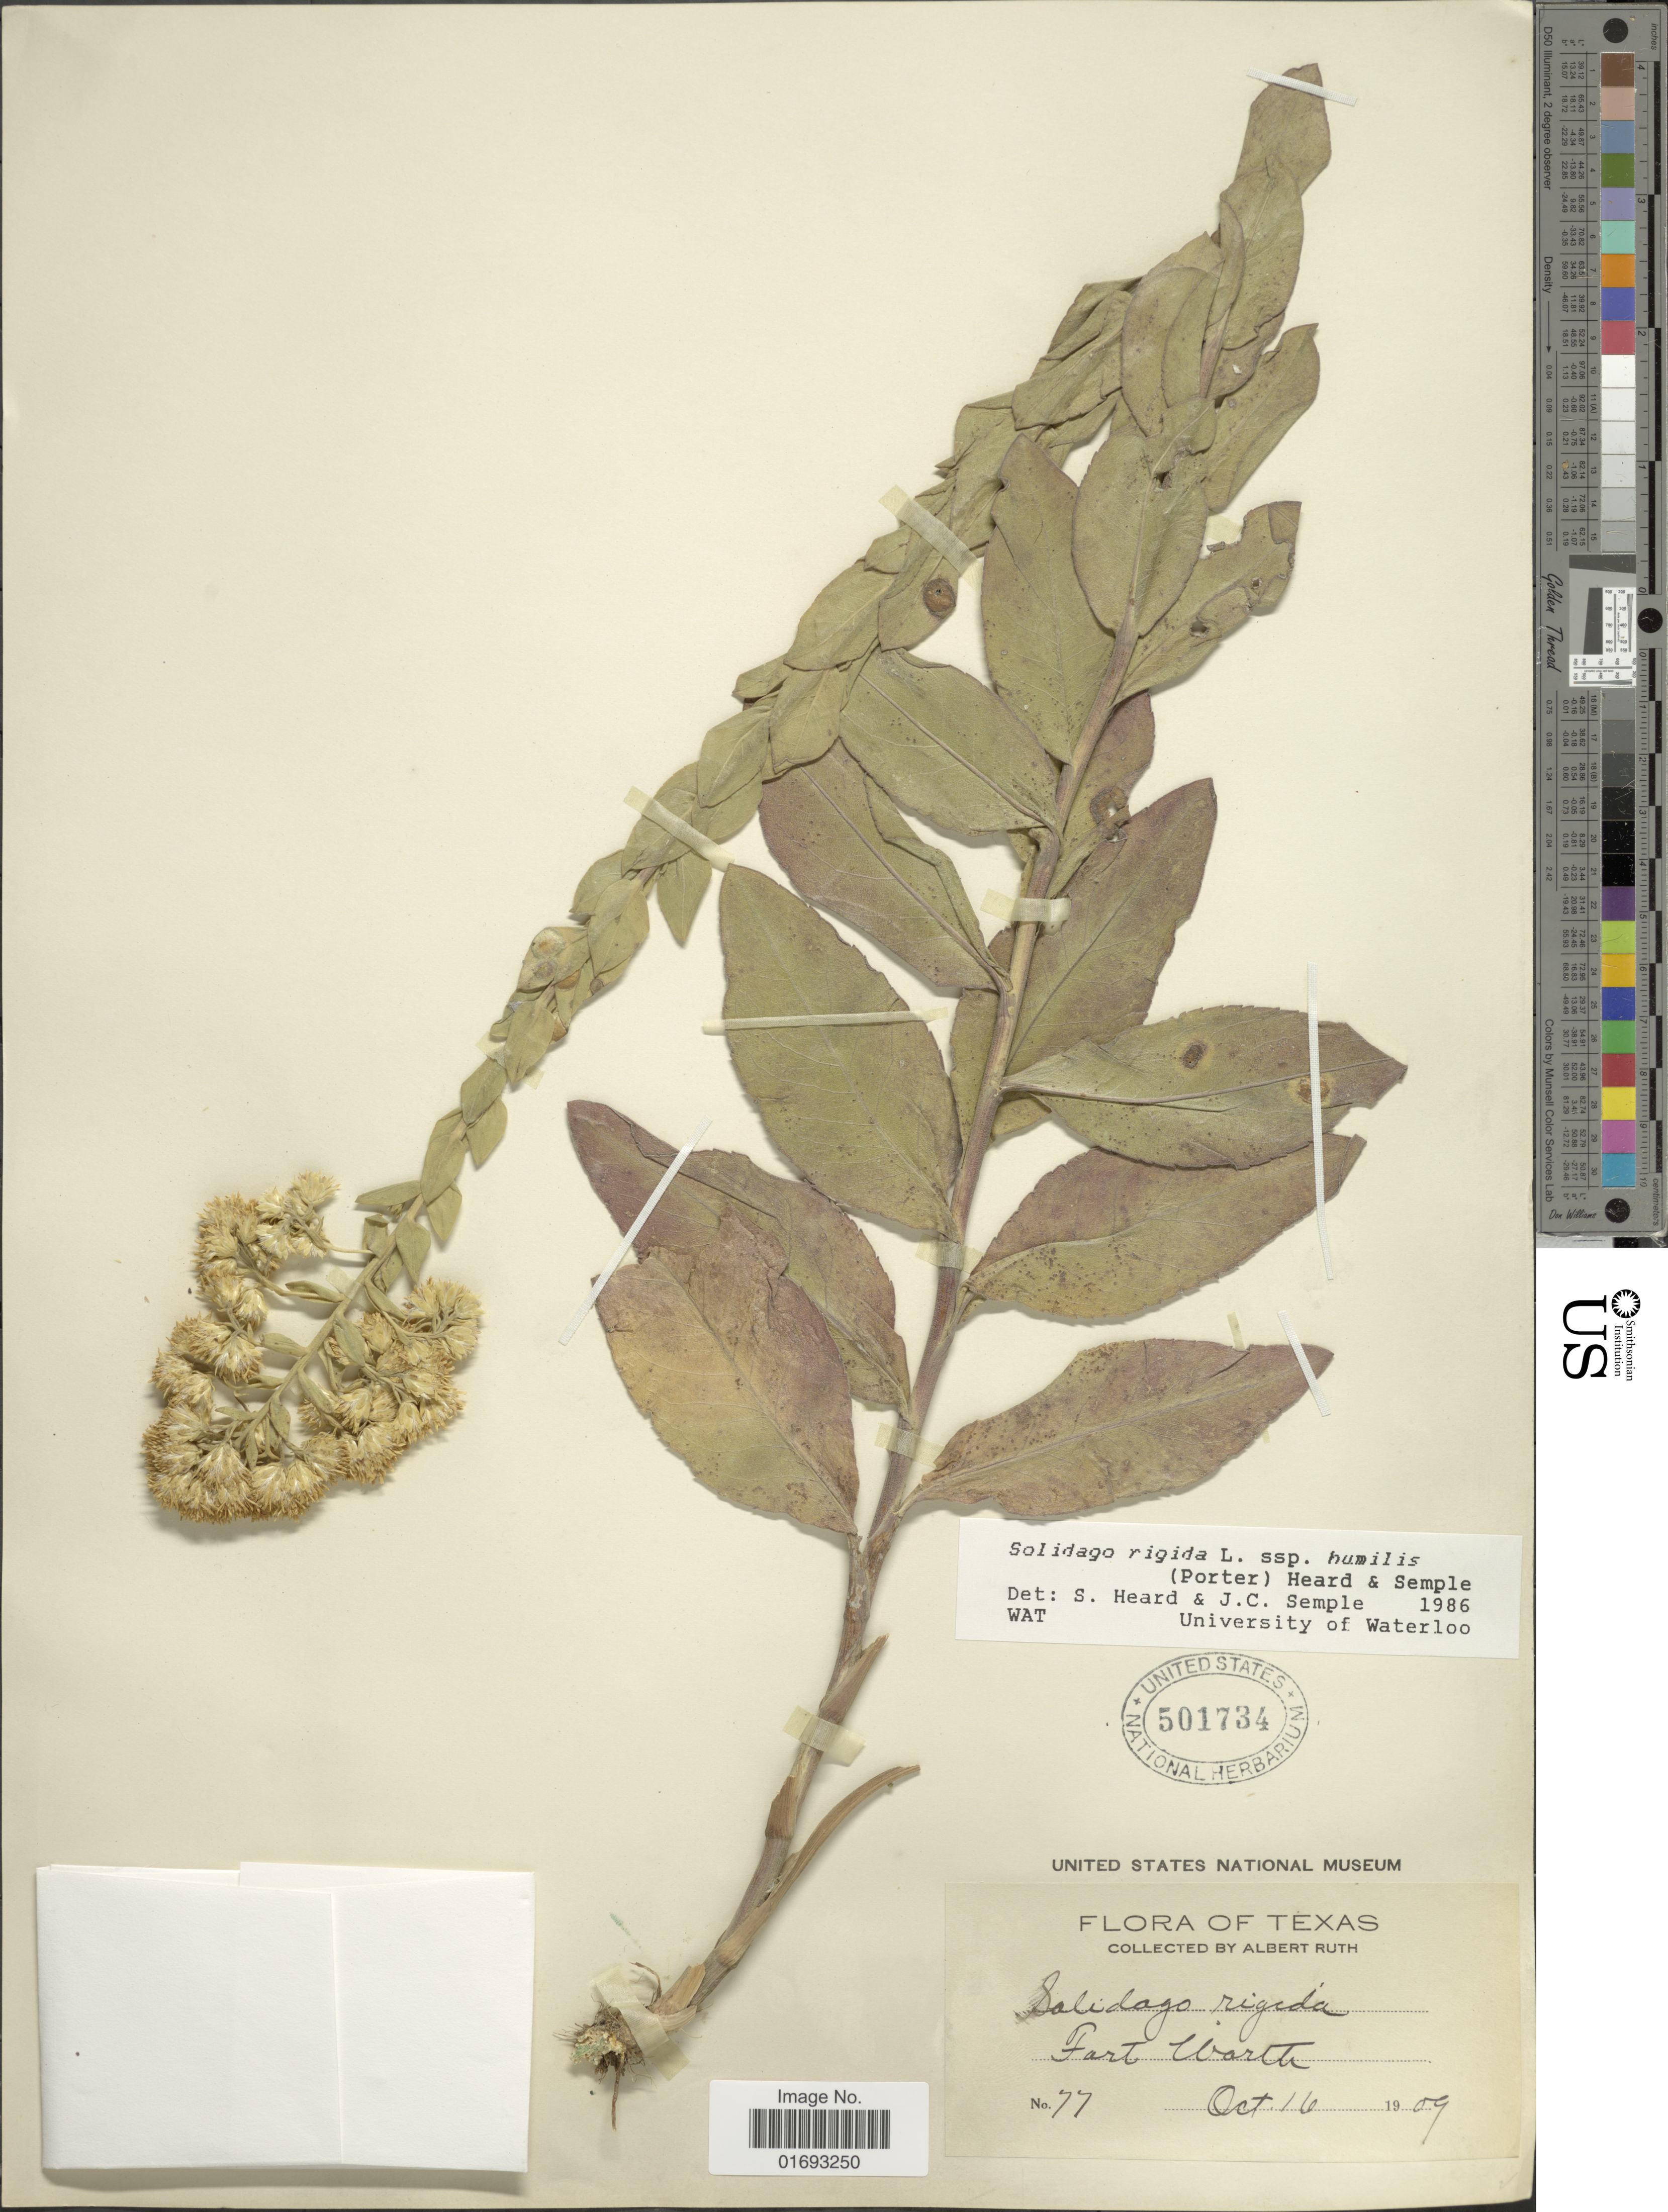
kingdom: Plantae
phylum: Tracheophyta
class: Magnoliopsida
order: Asterales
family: Asteraceae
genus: Oligoneuron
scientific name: Oligoneuron rigidum var. humile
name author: (Porter) G.L. Nesom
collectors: A. Ruth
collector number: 77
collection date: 1909-10-16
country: United States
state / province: Texas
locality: Fort Worth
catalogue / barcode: US 501734